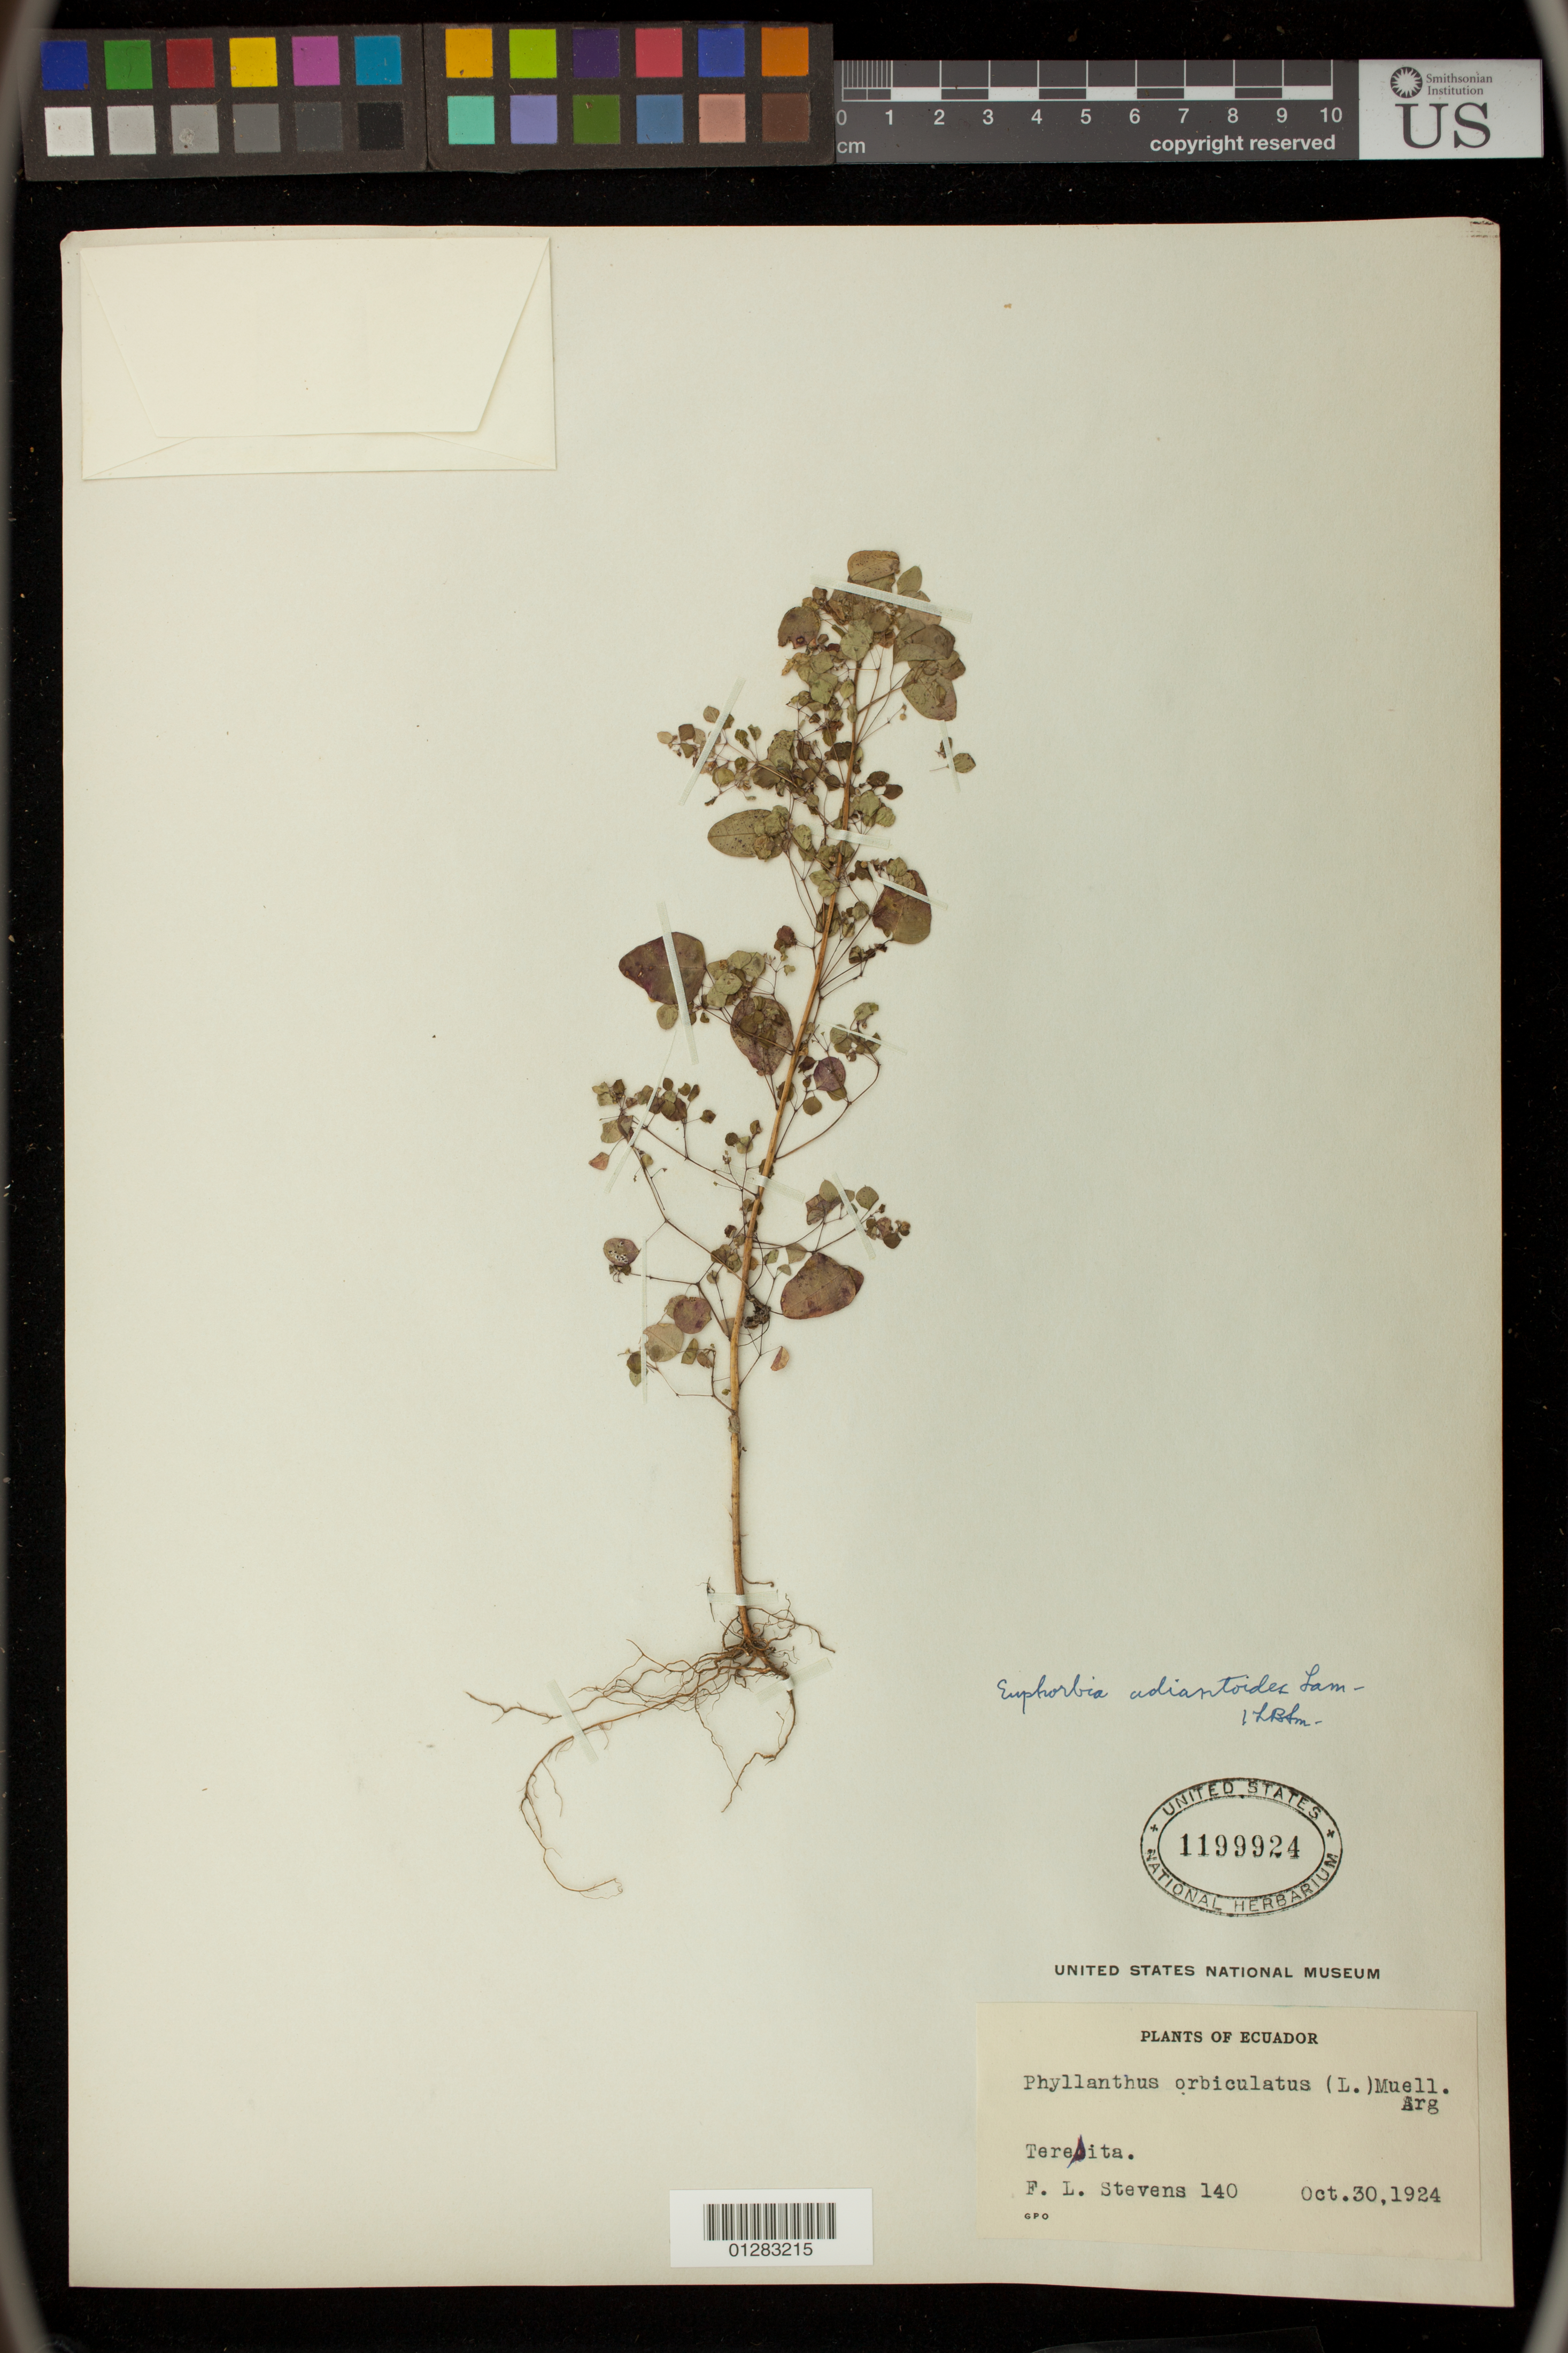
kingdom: Plantae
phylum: Tracheophyta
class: Magnoliopsida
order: Malpighiales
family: Euphorbiaceae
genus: Euphorbia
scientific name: Euphorbia adiantoides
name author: Lam.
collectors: F. L. Stevens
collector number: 140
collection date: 1924-10-30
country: Ecuador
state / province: Guayas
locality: Teresita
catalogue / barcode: US 1199924